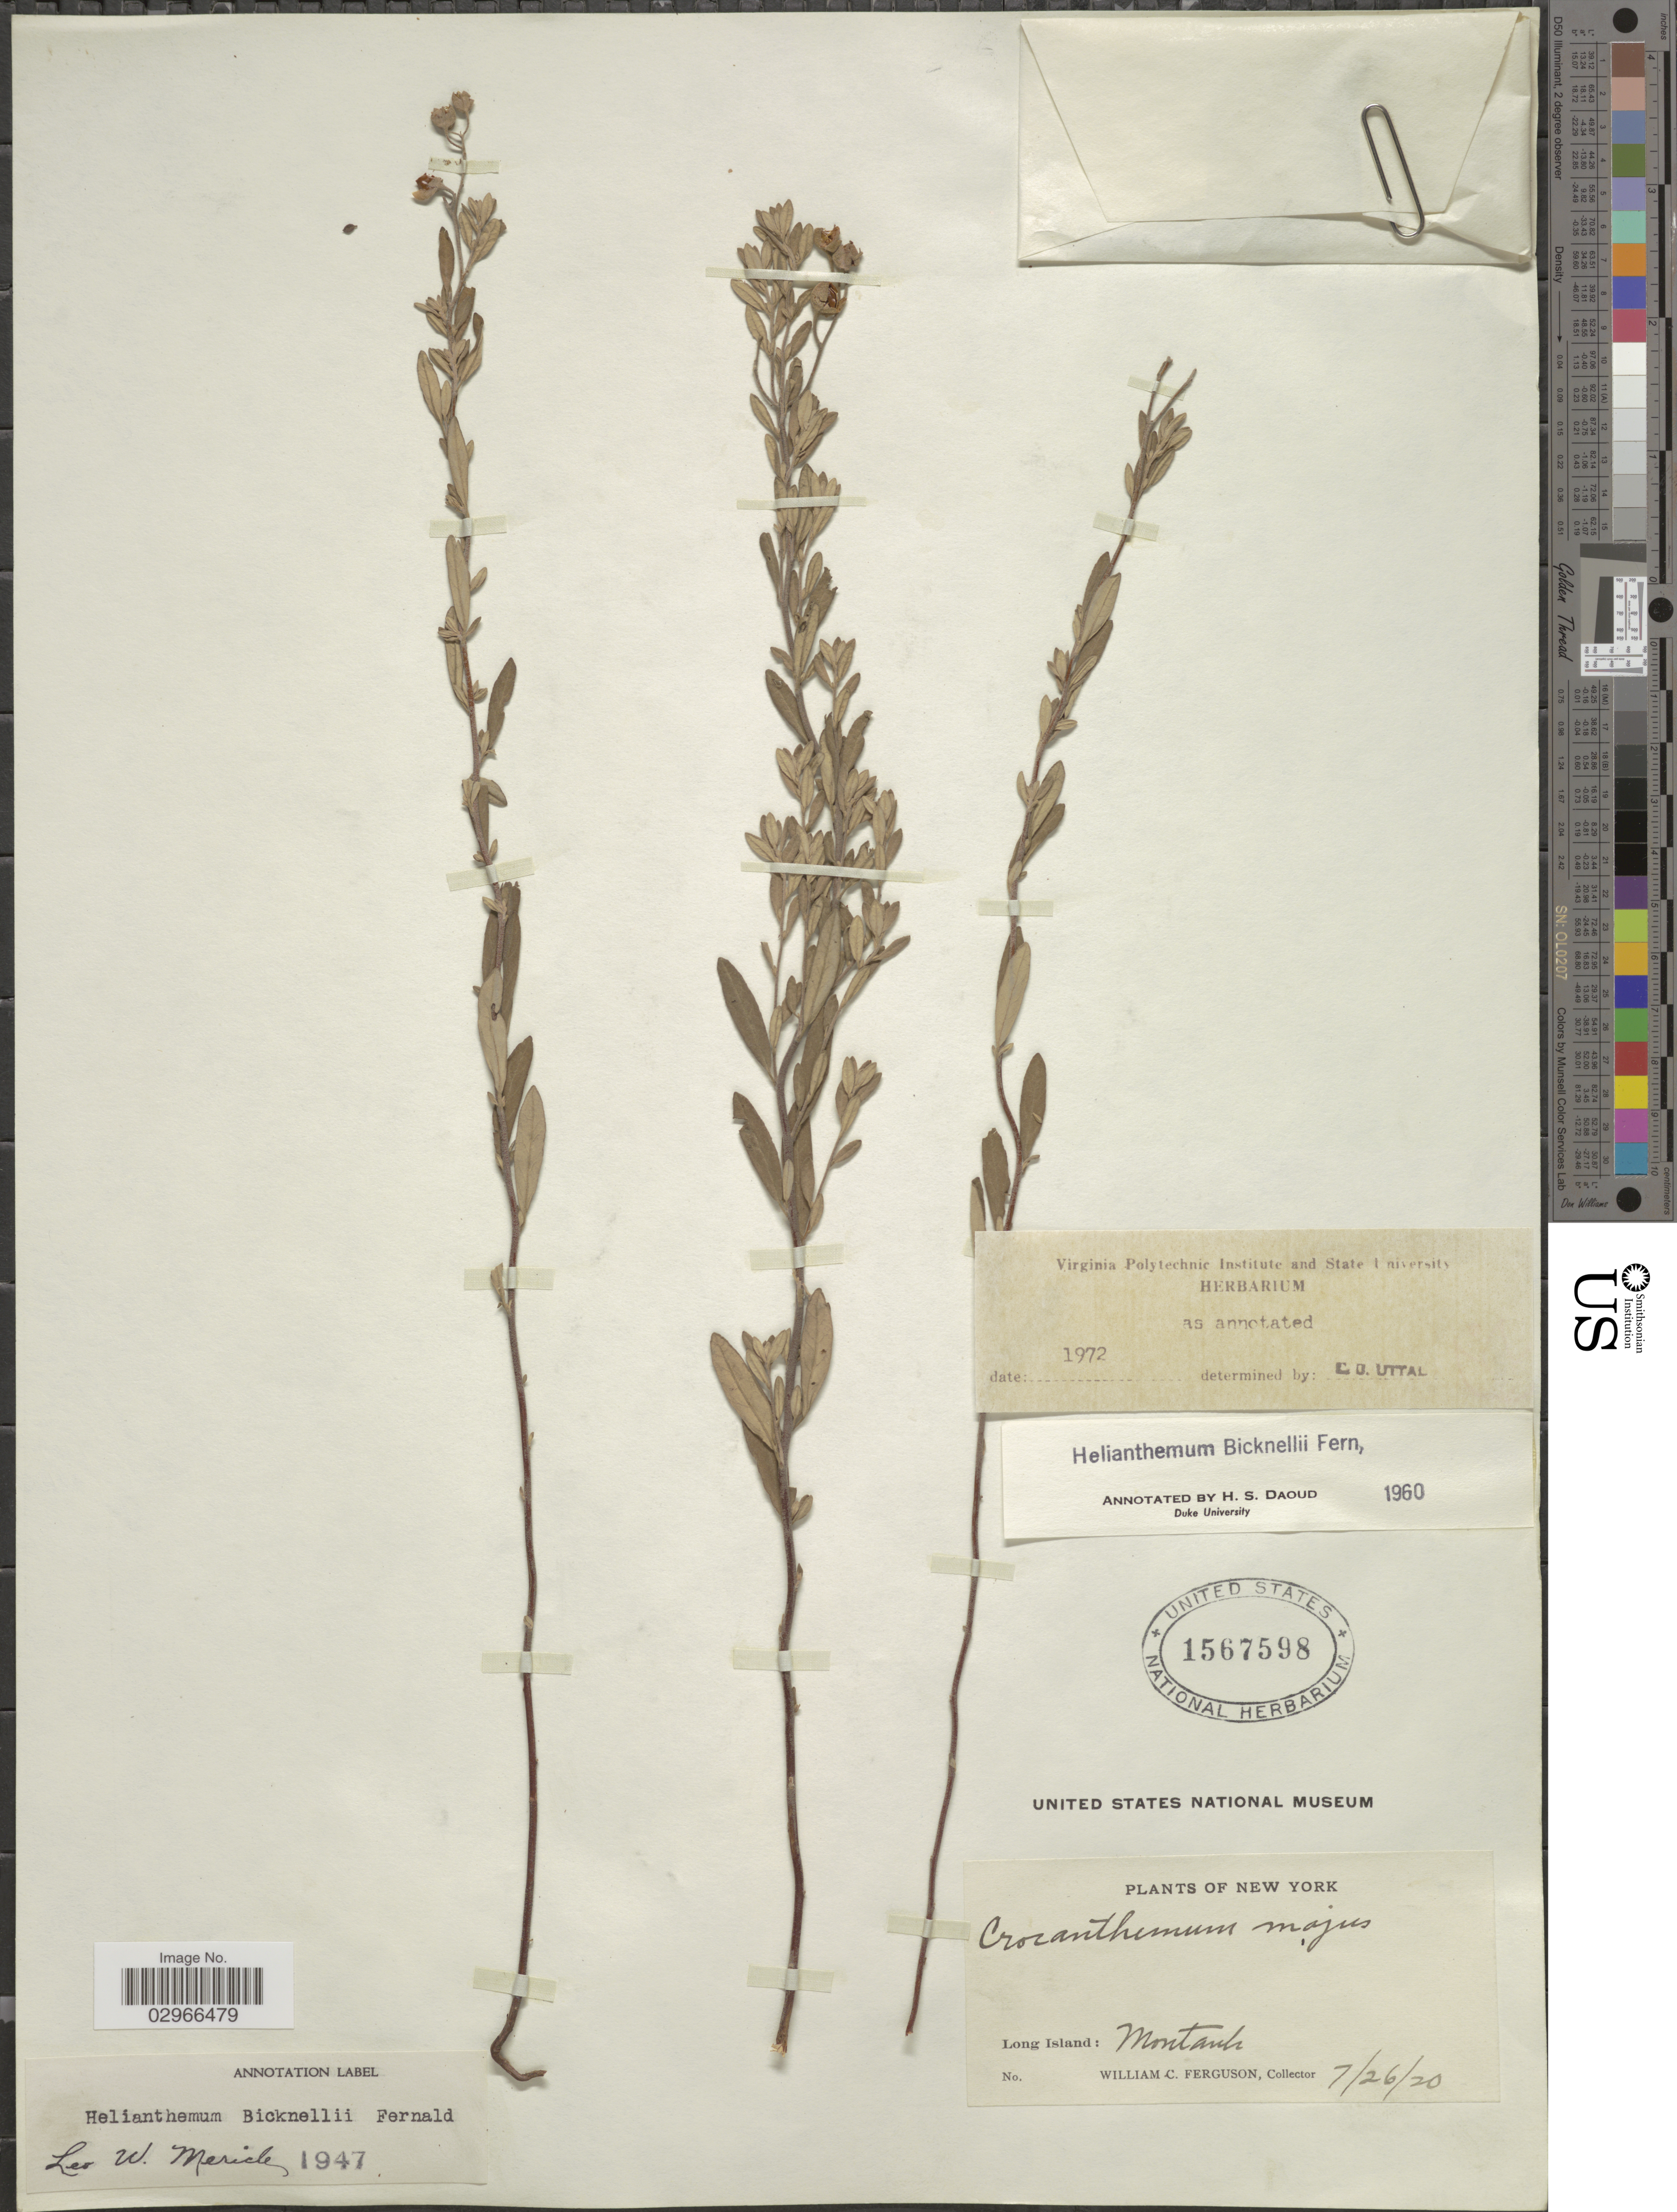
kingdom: Plantae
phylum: Tracheophyta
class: Magnoliopsida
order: Malvales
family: Cistaceae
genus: Helianthemum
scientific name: Helianthemum bicknellii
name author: Fernald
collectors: W. Ferguson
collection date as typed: Transcribed d/m/y: 26/7/20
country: United States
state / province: New York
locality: Long Island: Montauk.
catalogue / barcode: US 1567598